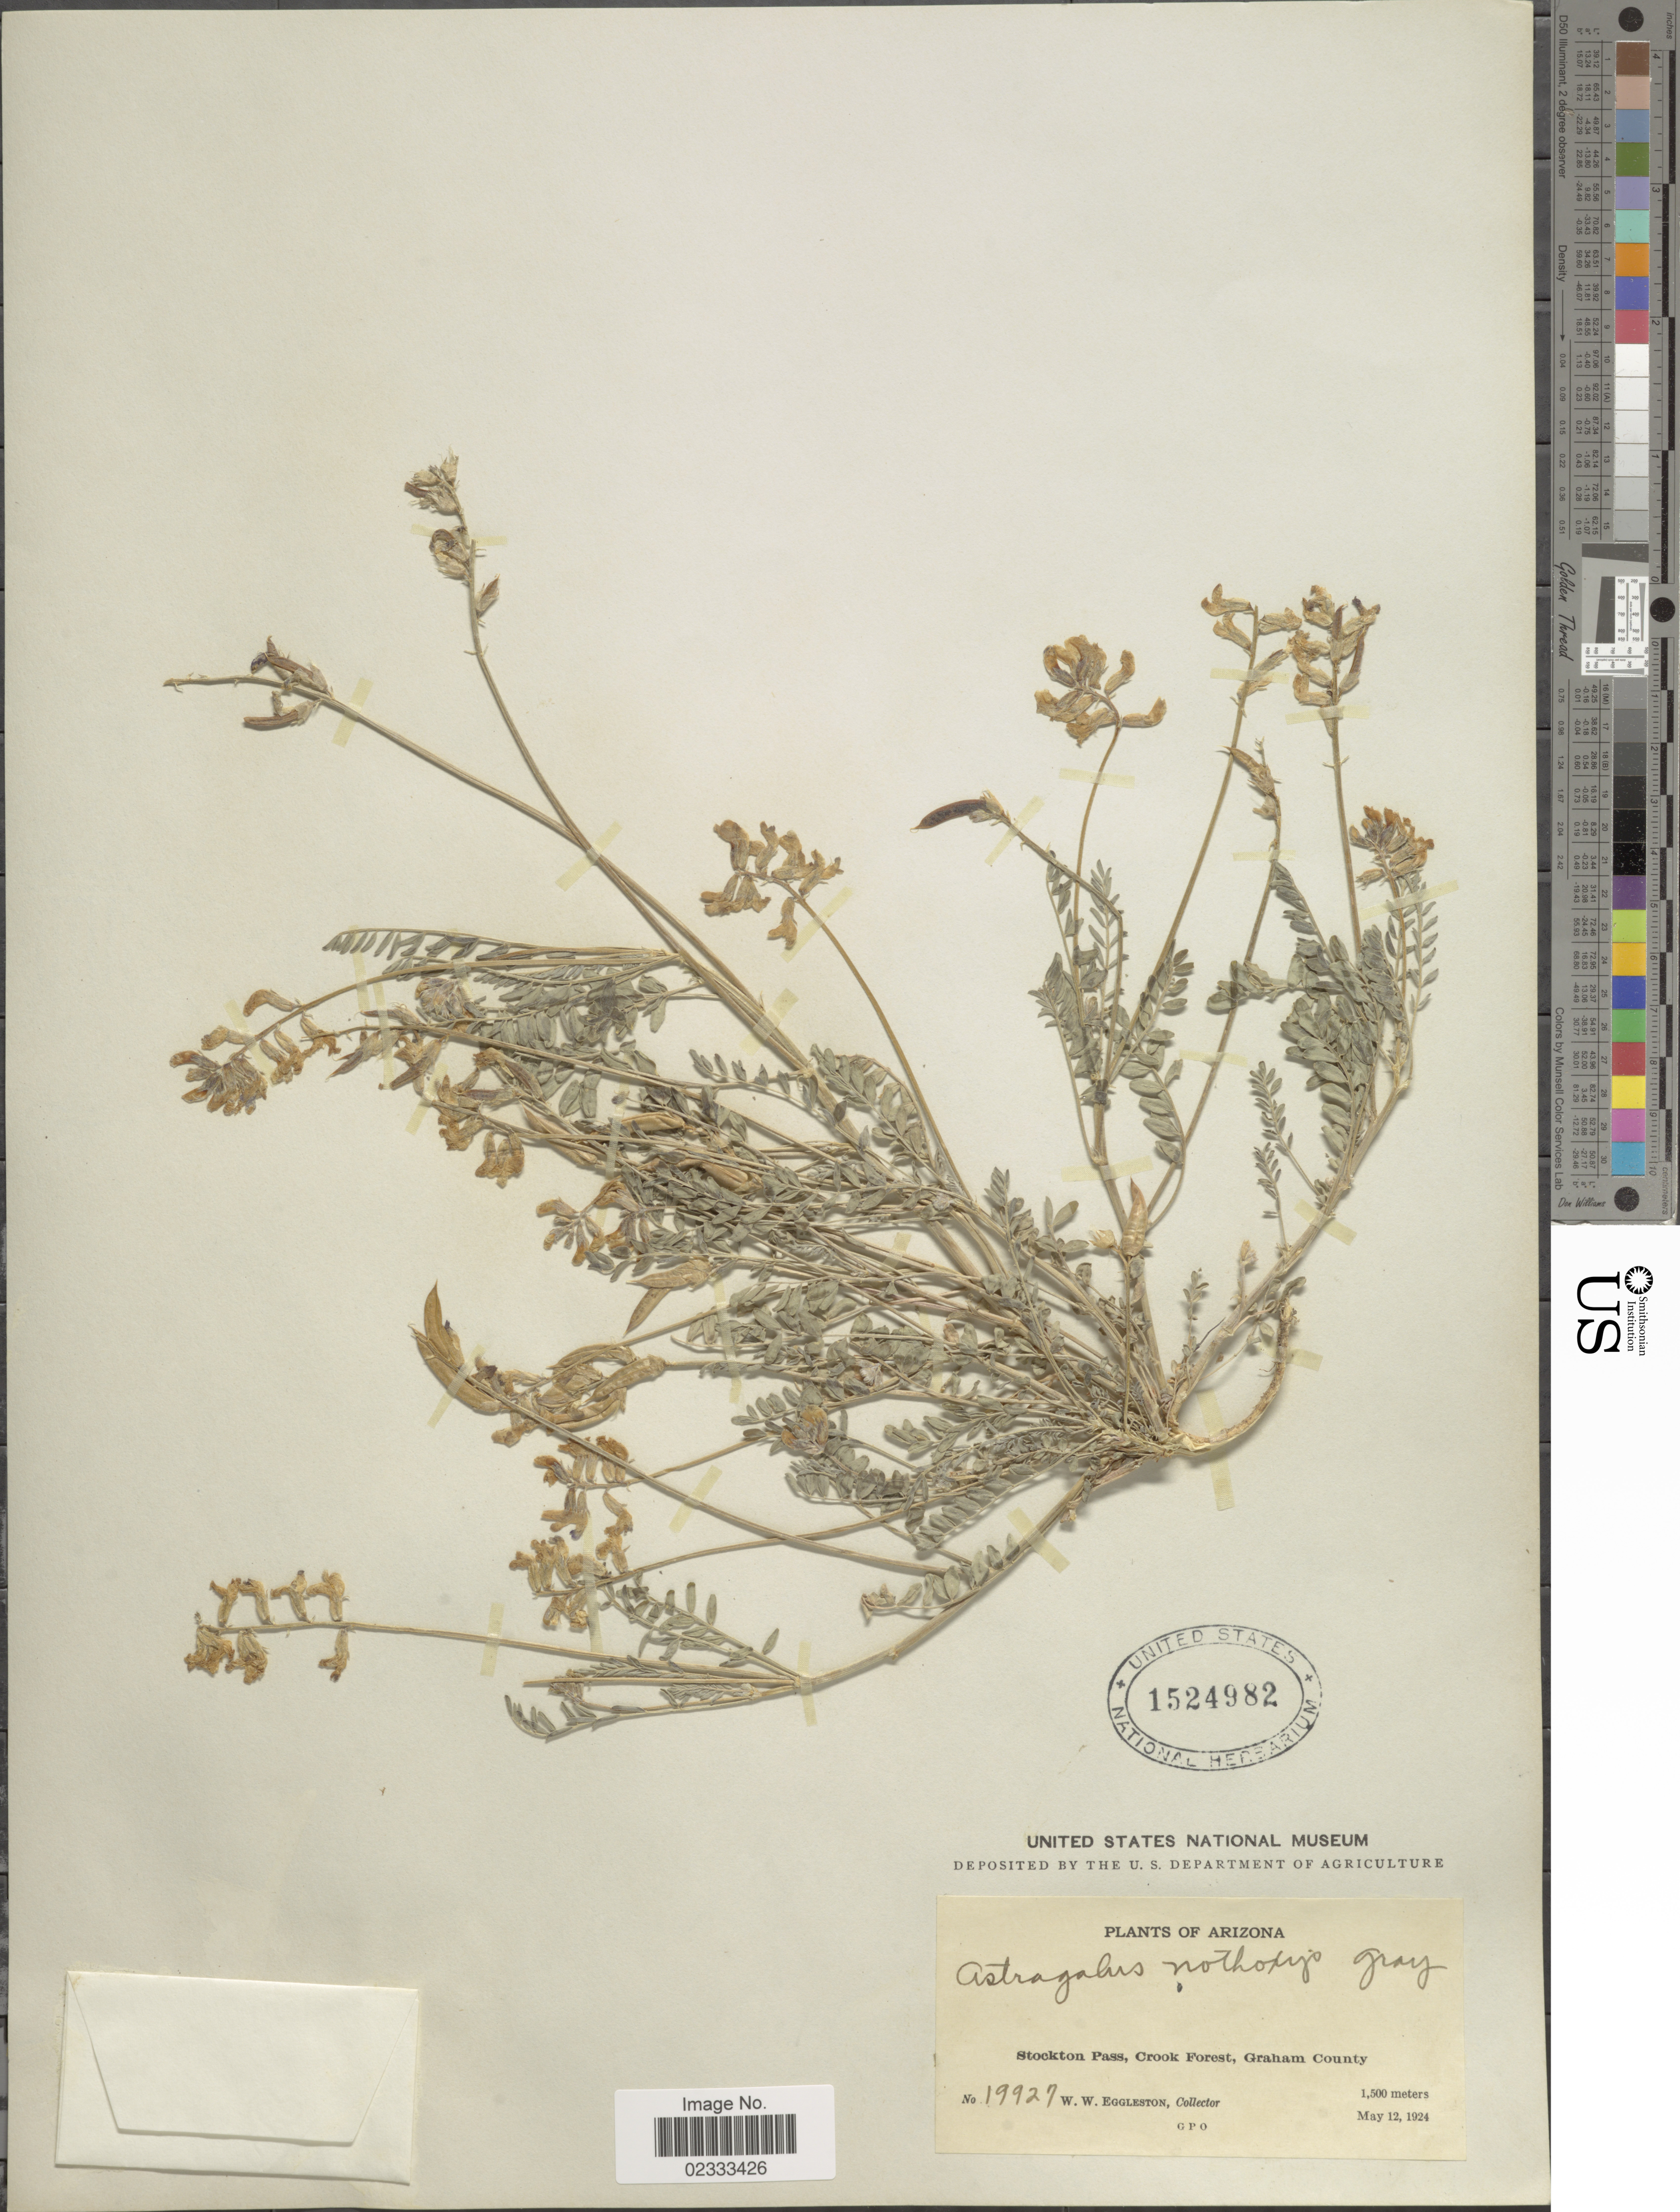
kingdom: Plantae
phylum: Tracheophyta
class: Magnoliopsida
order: Fabales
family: Fabaceae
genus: Astragalus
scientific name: Astragalus nothoxys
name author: A. Gray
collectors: W. W. Eggleston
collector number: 19927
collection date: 1924-05-12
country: United States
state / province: Arizona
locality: Stockton Pas, Crook Forest, Graham County.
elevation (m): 1500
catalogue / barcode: US 1524982